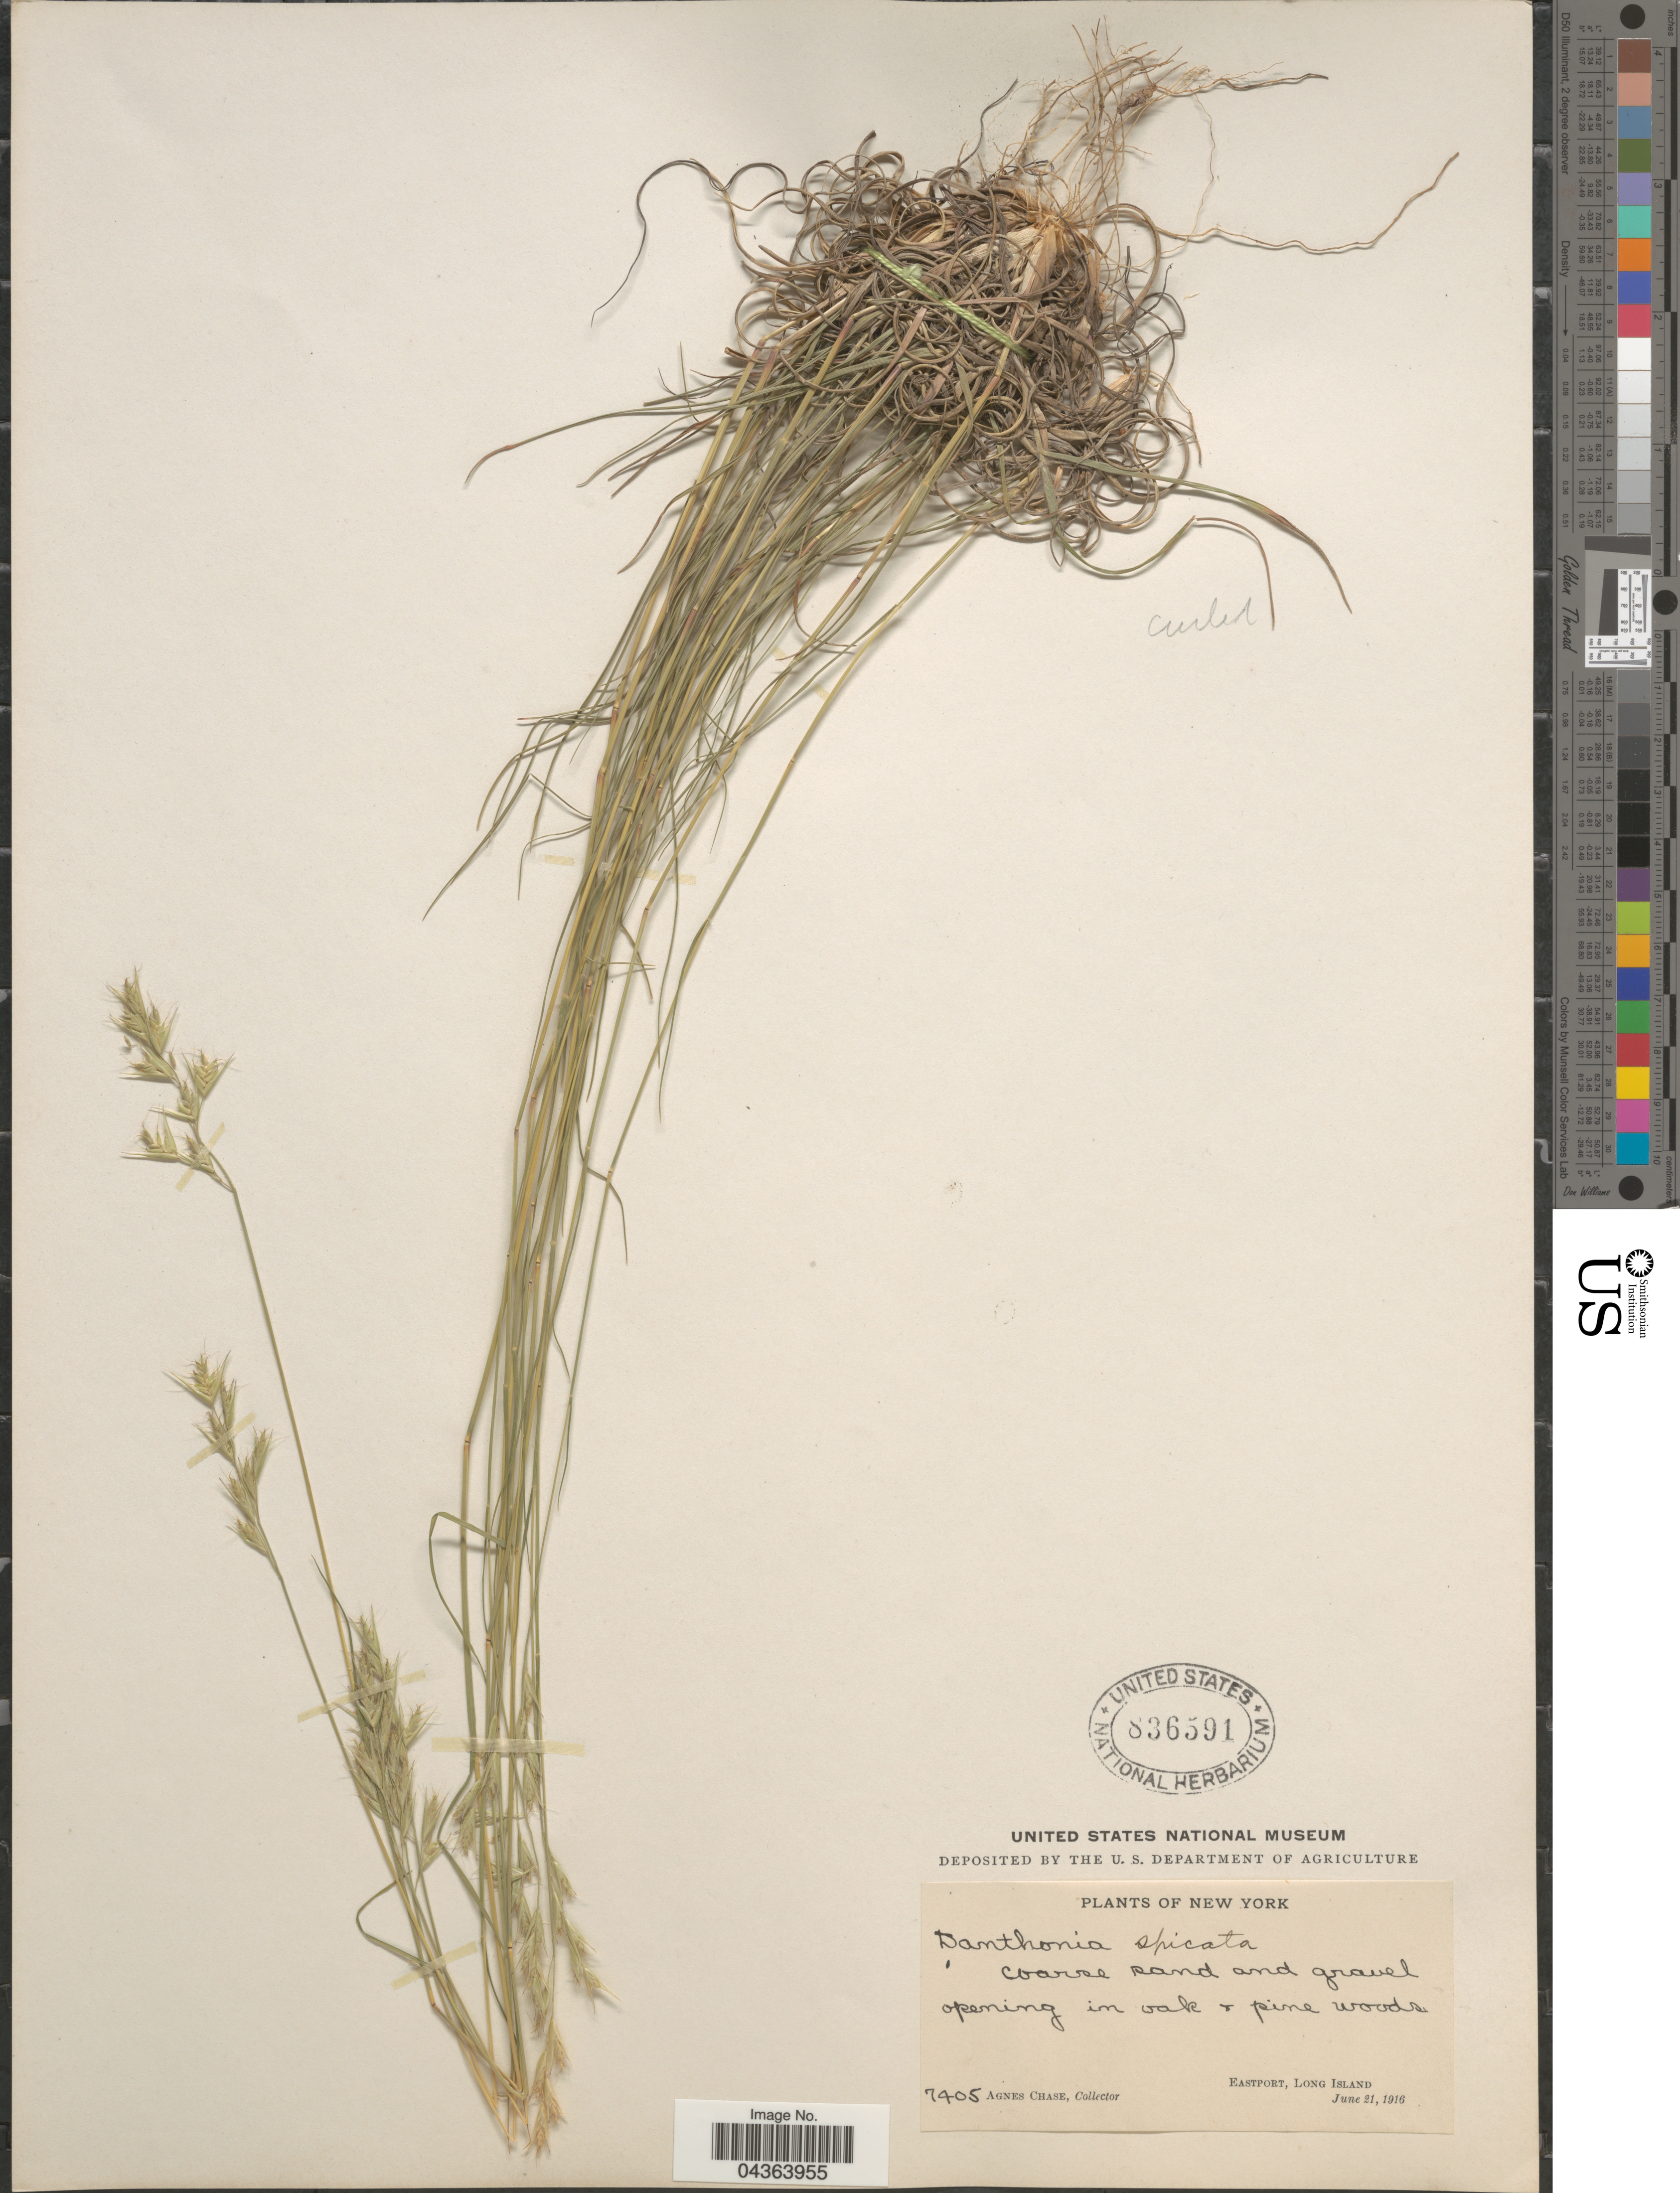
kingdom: Plantae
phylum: Tracheophyta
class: Liliopsida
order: Poales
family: Poaceae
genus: Danthonia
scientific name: Danthonia spicata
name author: (L.) P. Beauv. ex Roem. & Schult.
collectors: A. Chase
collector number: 7405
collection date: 1916-06-21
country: United States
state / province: New York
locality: Eastport, Long Island.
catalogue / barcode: US 836591